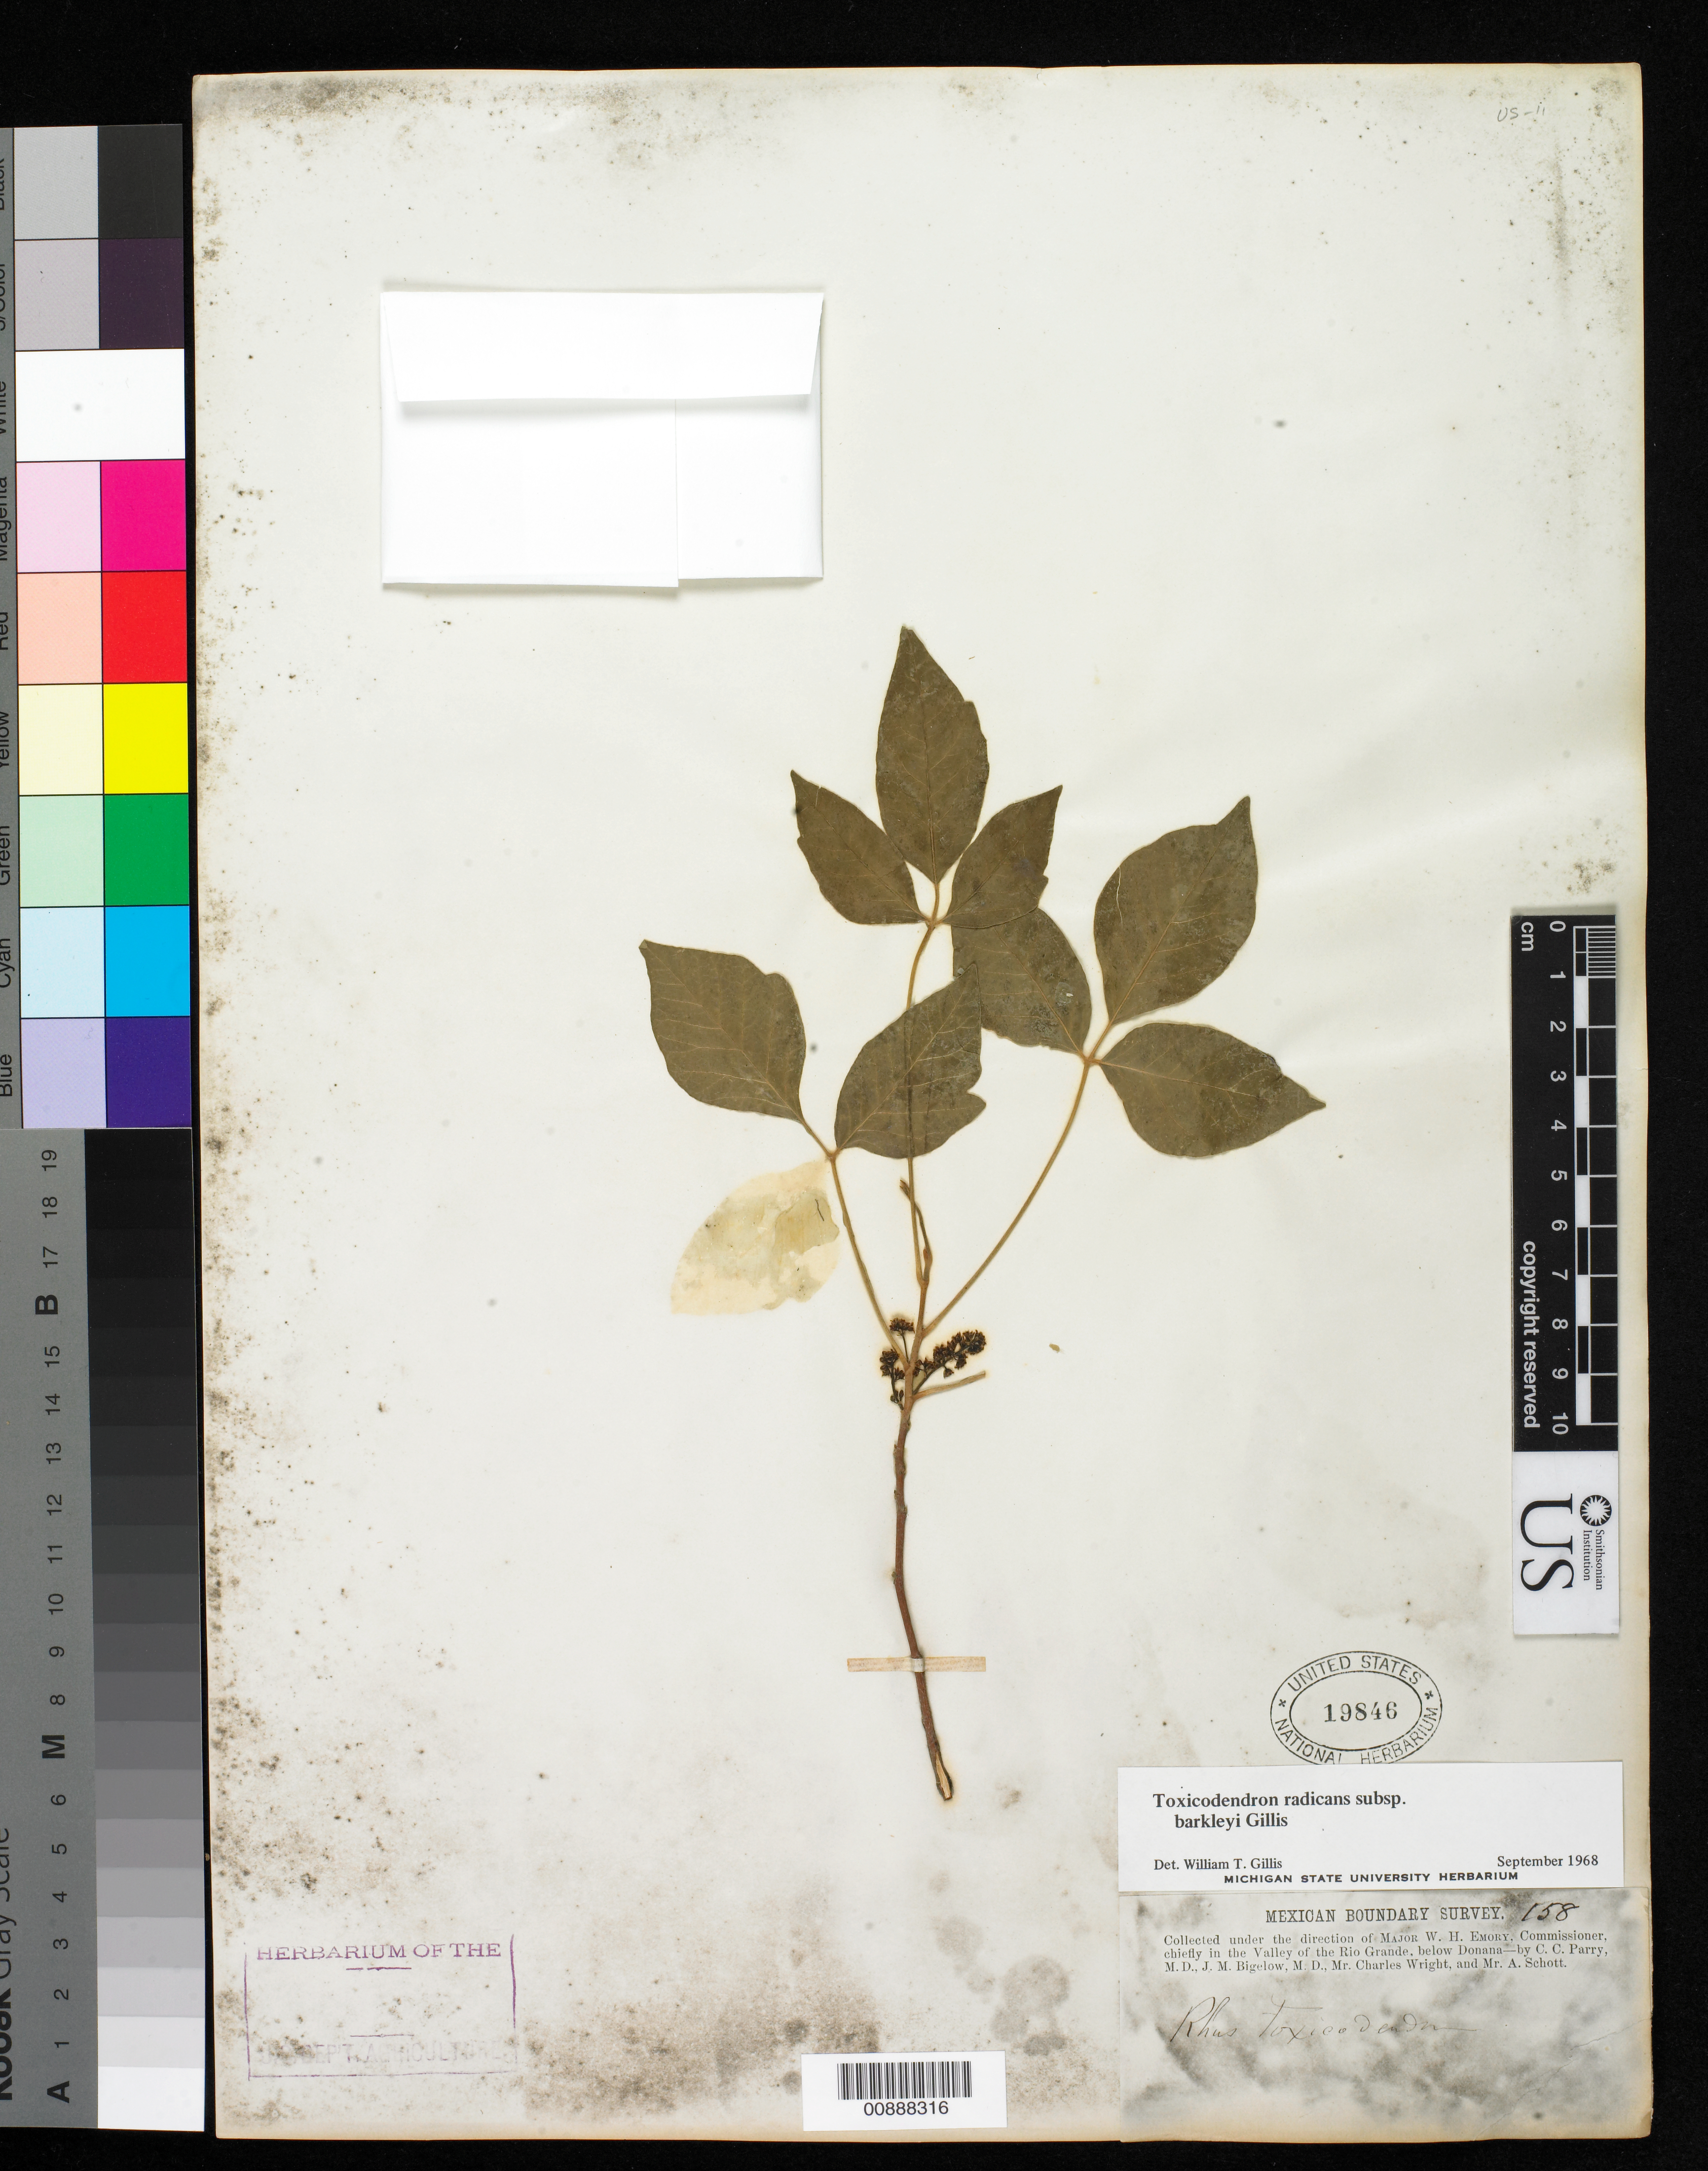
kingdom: Plantae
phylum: Tracheophyta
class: Magnoliopsida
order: Sapindales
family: Anacardiaceae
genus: Toxicodendron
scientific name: Toxicodendron radicans subsp. barkleyi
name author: Gillis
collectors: C. C. Parry, J. M. Bigelow, C. Wright & A. C. V. Schott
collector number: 158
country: United States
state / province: New Mexico / Texas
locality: Valley of the Rio Grande, below Doñana.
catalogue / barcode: US 19846